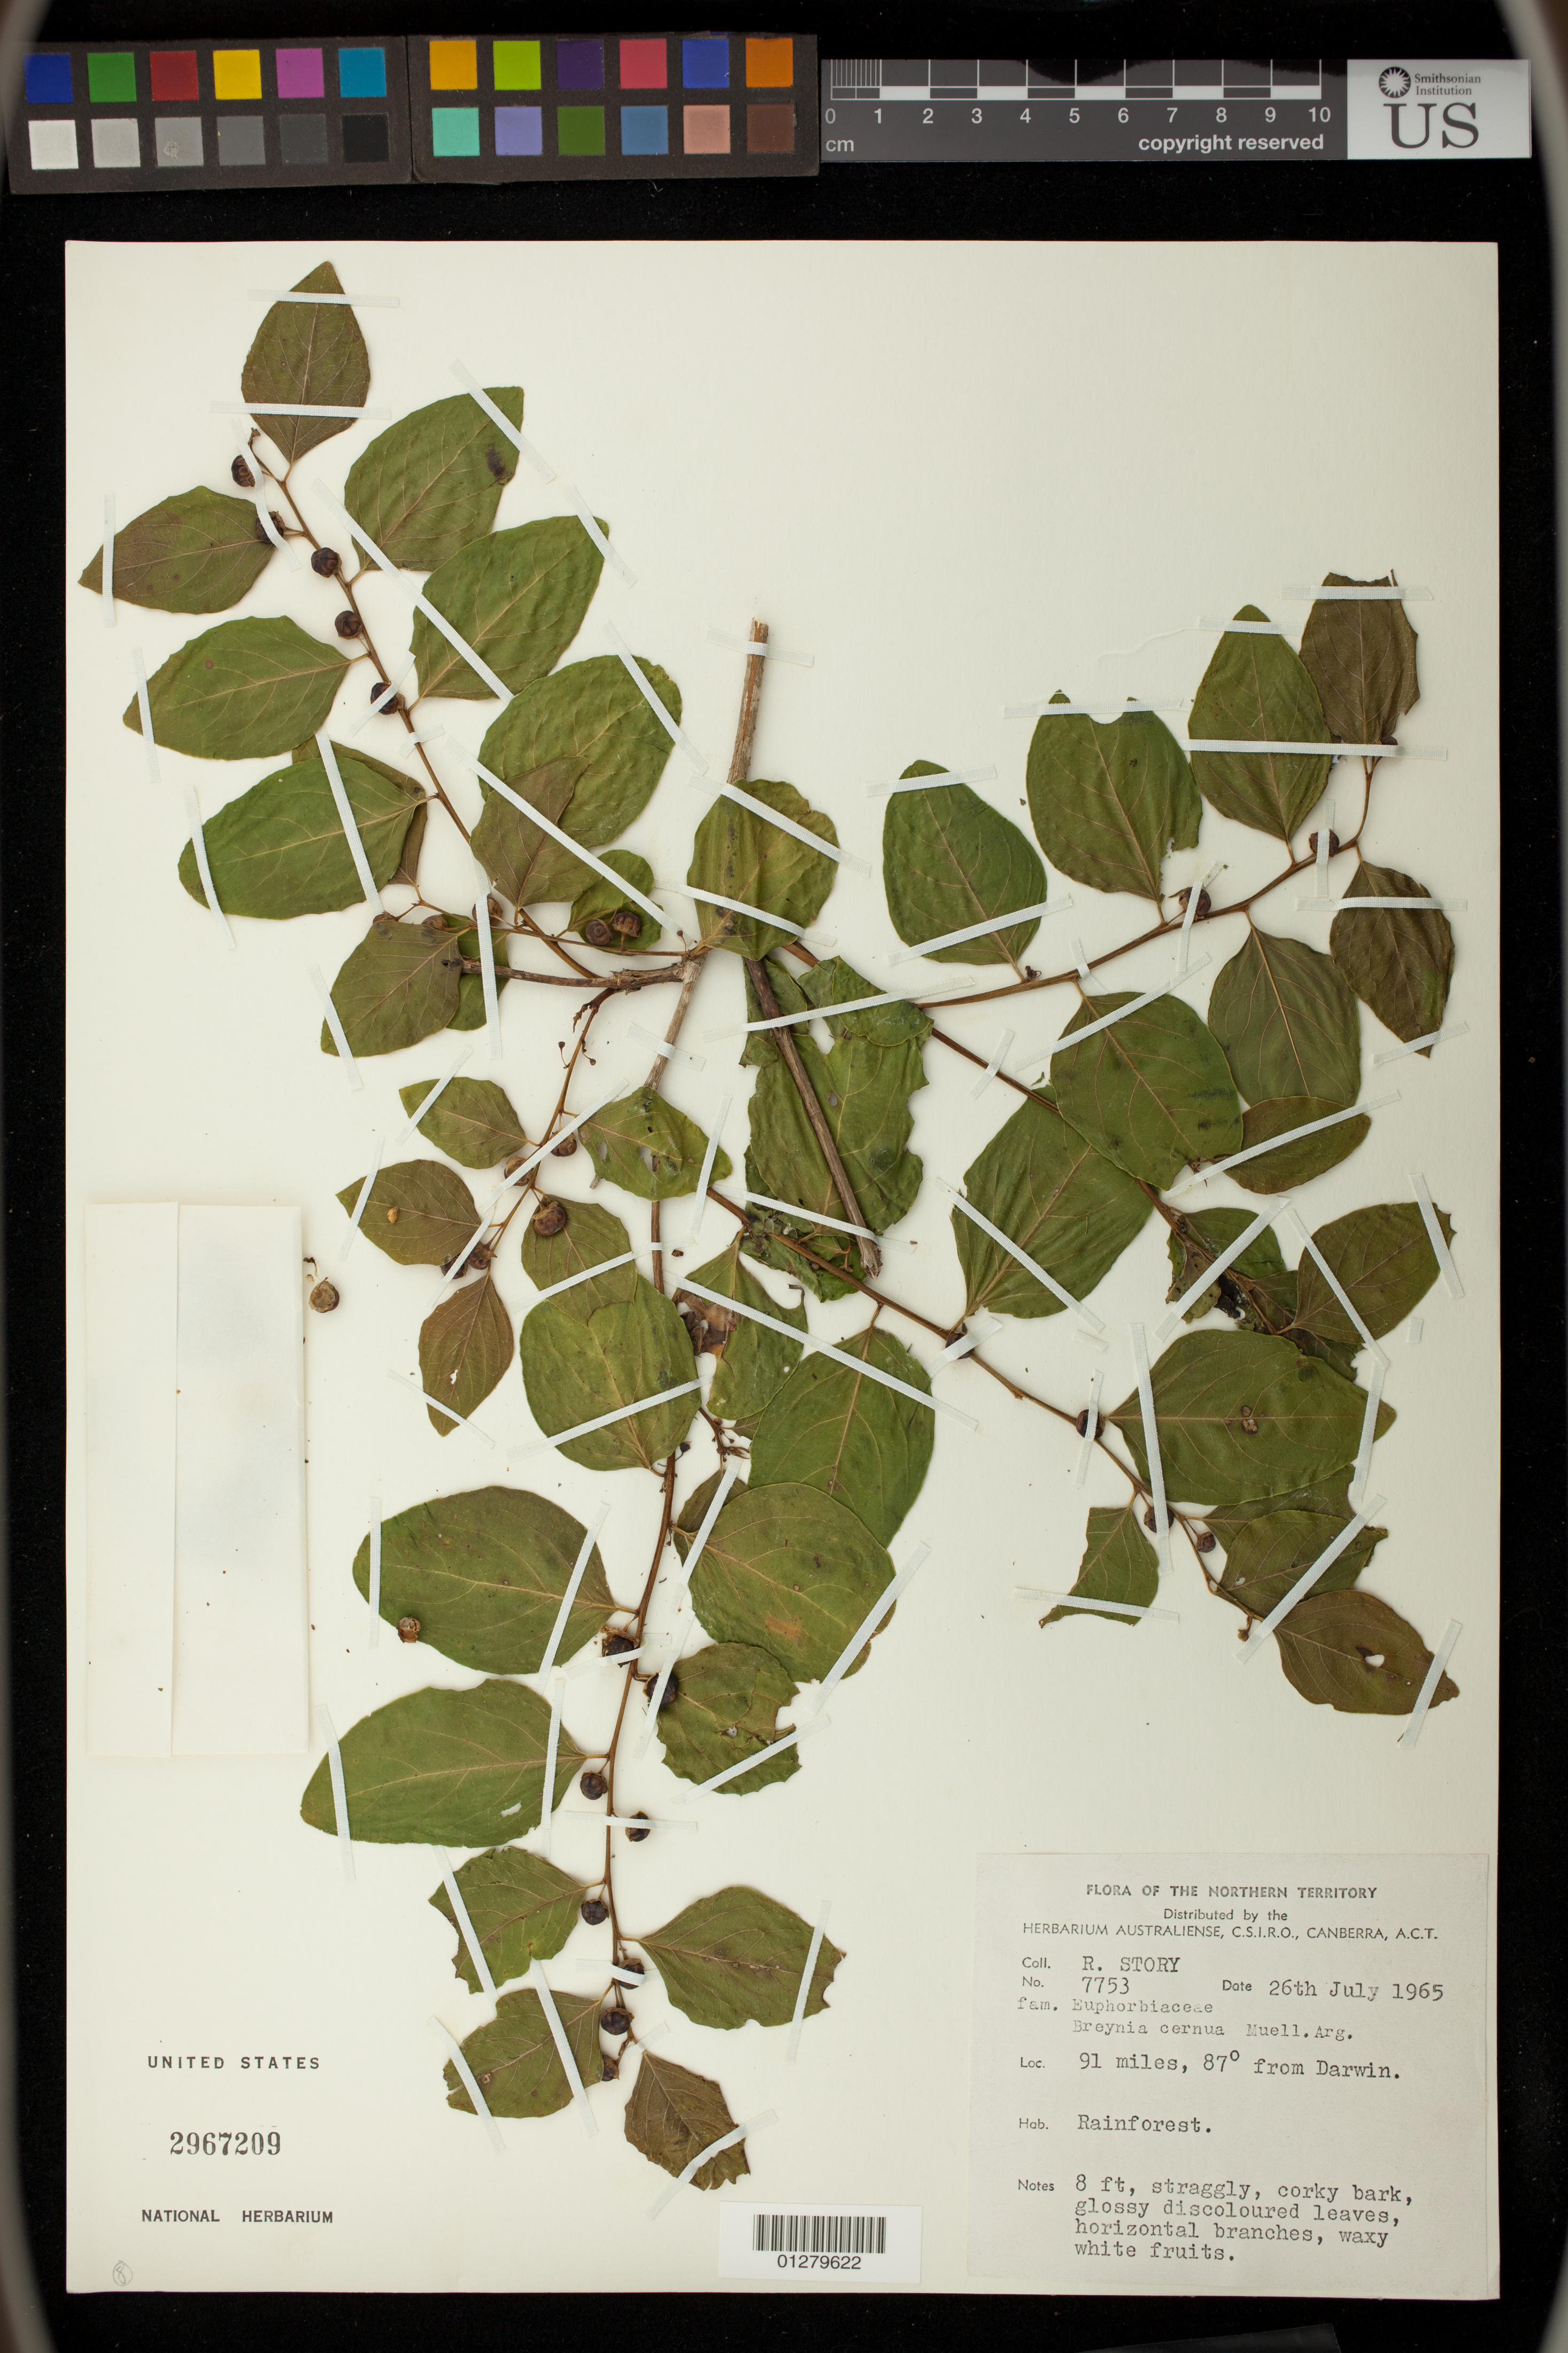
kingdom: Plantae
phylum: Tracheophyta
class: Magnoliopsida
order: Malpighiales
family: Phyllanthaceae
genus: Breynia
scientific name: Breynia cernua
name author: (Poir.) Müll. Arg.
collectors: R. Story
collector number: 7753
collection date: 1965-07-26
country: Australia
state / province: Northern Territory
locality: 91 mile, 87 degrees from Darwin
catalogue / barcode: US 2967209